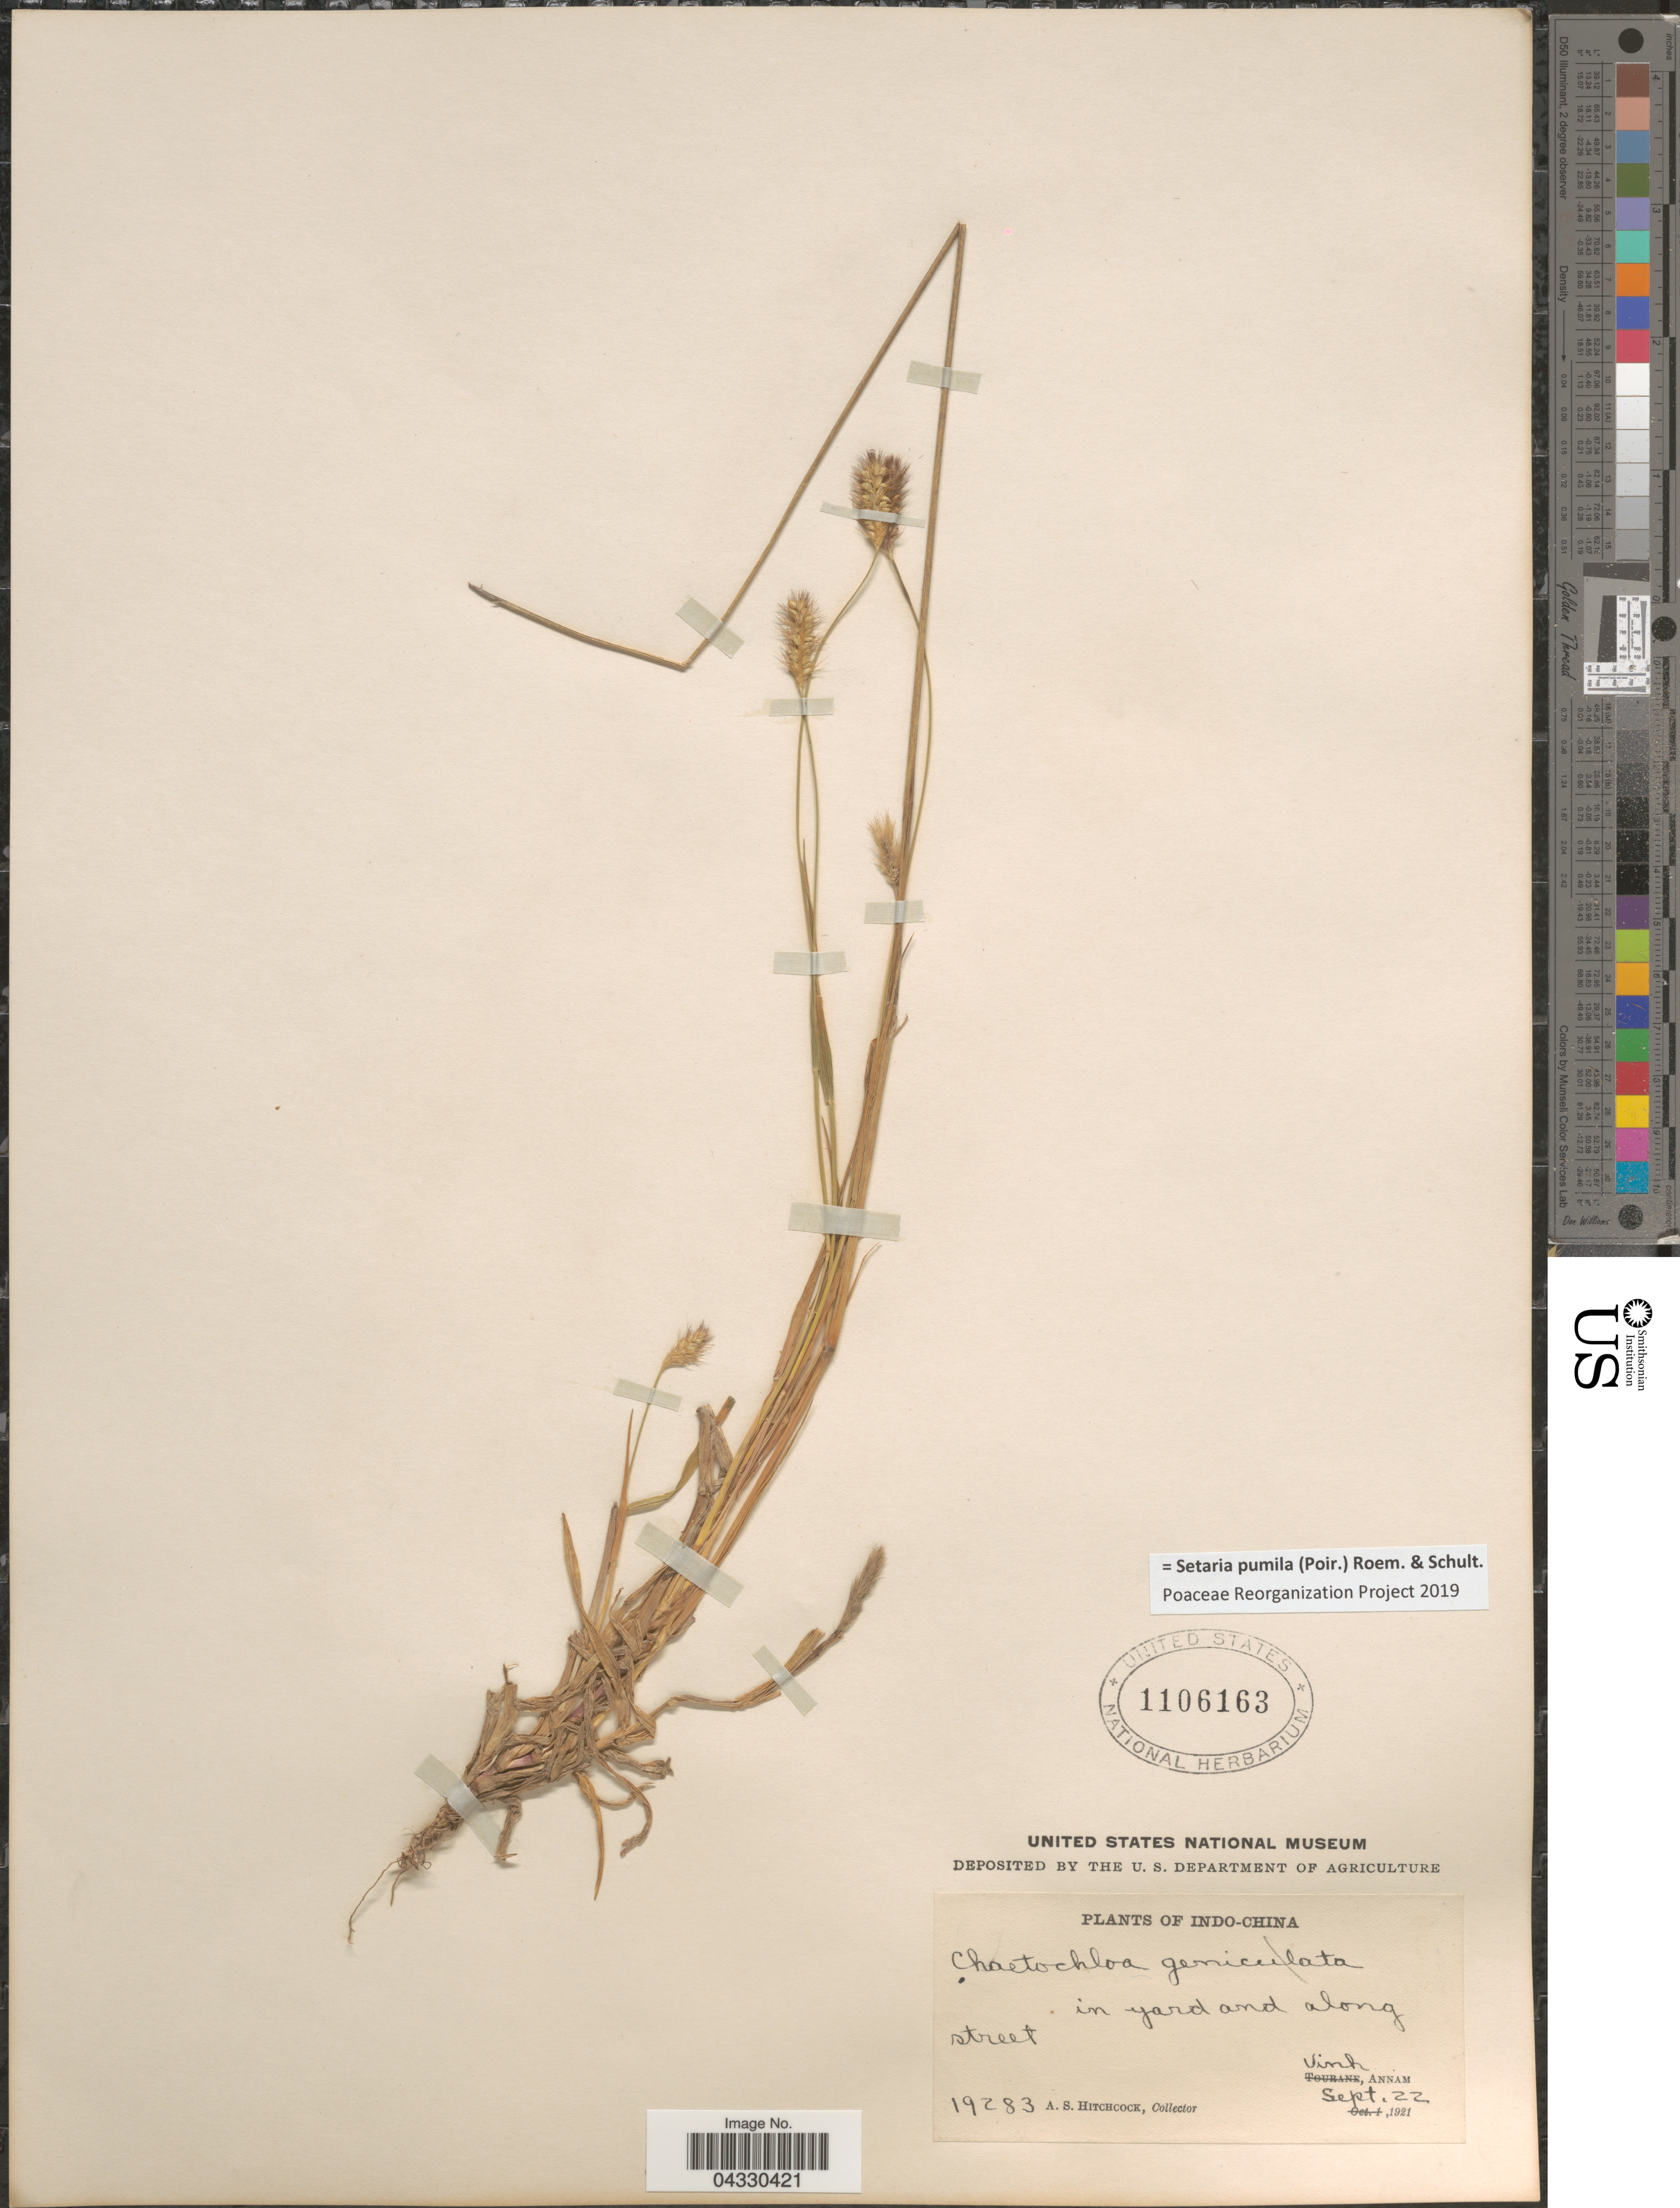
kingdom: Plantae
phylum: Tracheophyta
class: Liliopsida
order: Poales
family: Poaceae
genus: Setaria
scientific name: Setaria pumila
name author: (Poir.) Roem. & Schult.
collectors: A. S. Hitchcock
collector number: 19283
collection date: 1921-09-22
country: Vietnam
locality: Indo-China. In yard and along street. Vinh, Annam.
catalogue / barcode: US 1106163